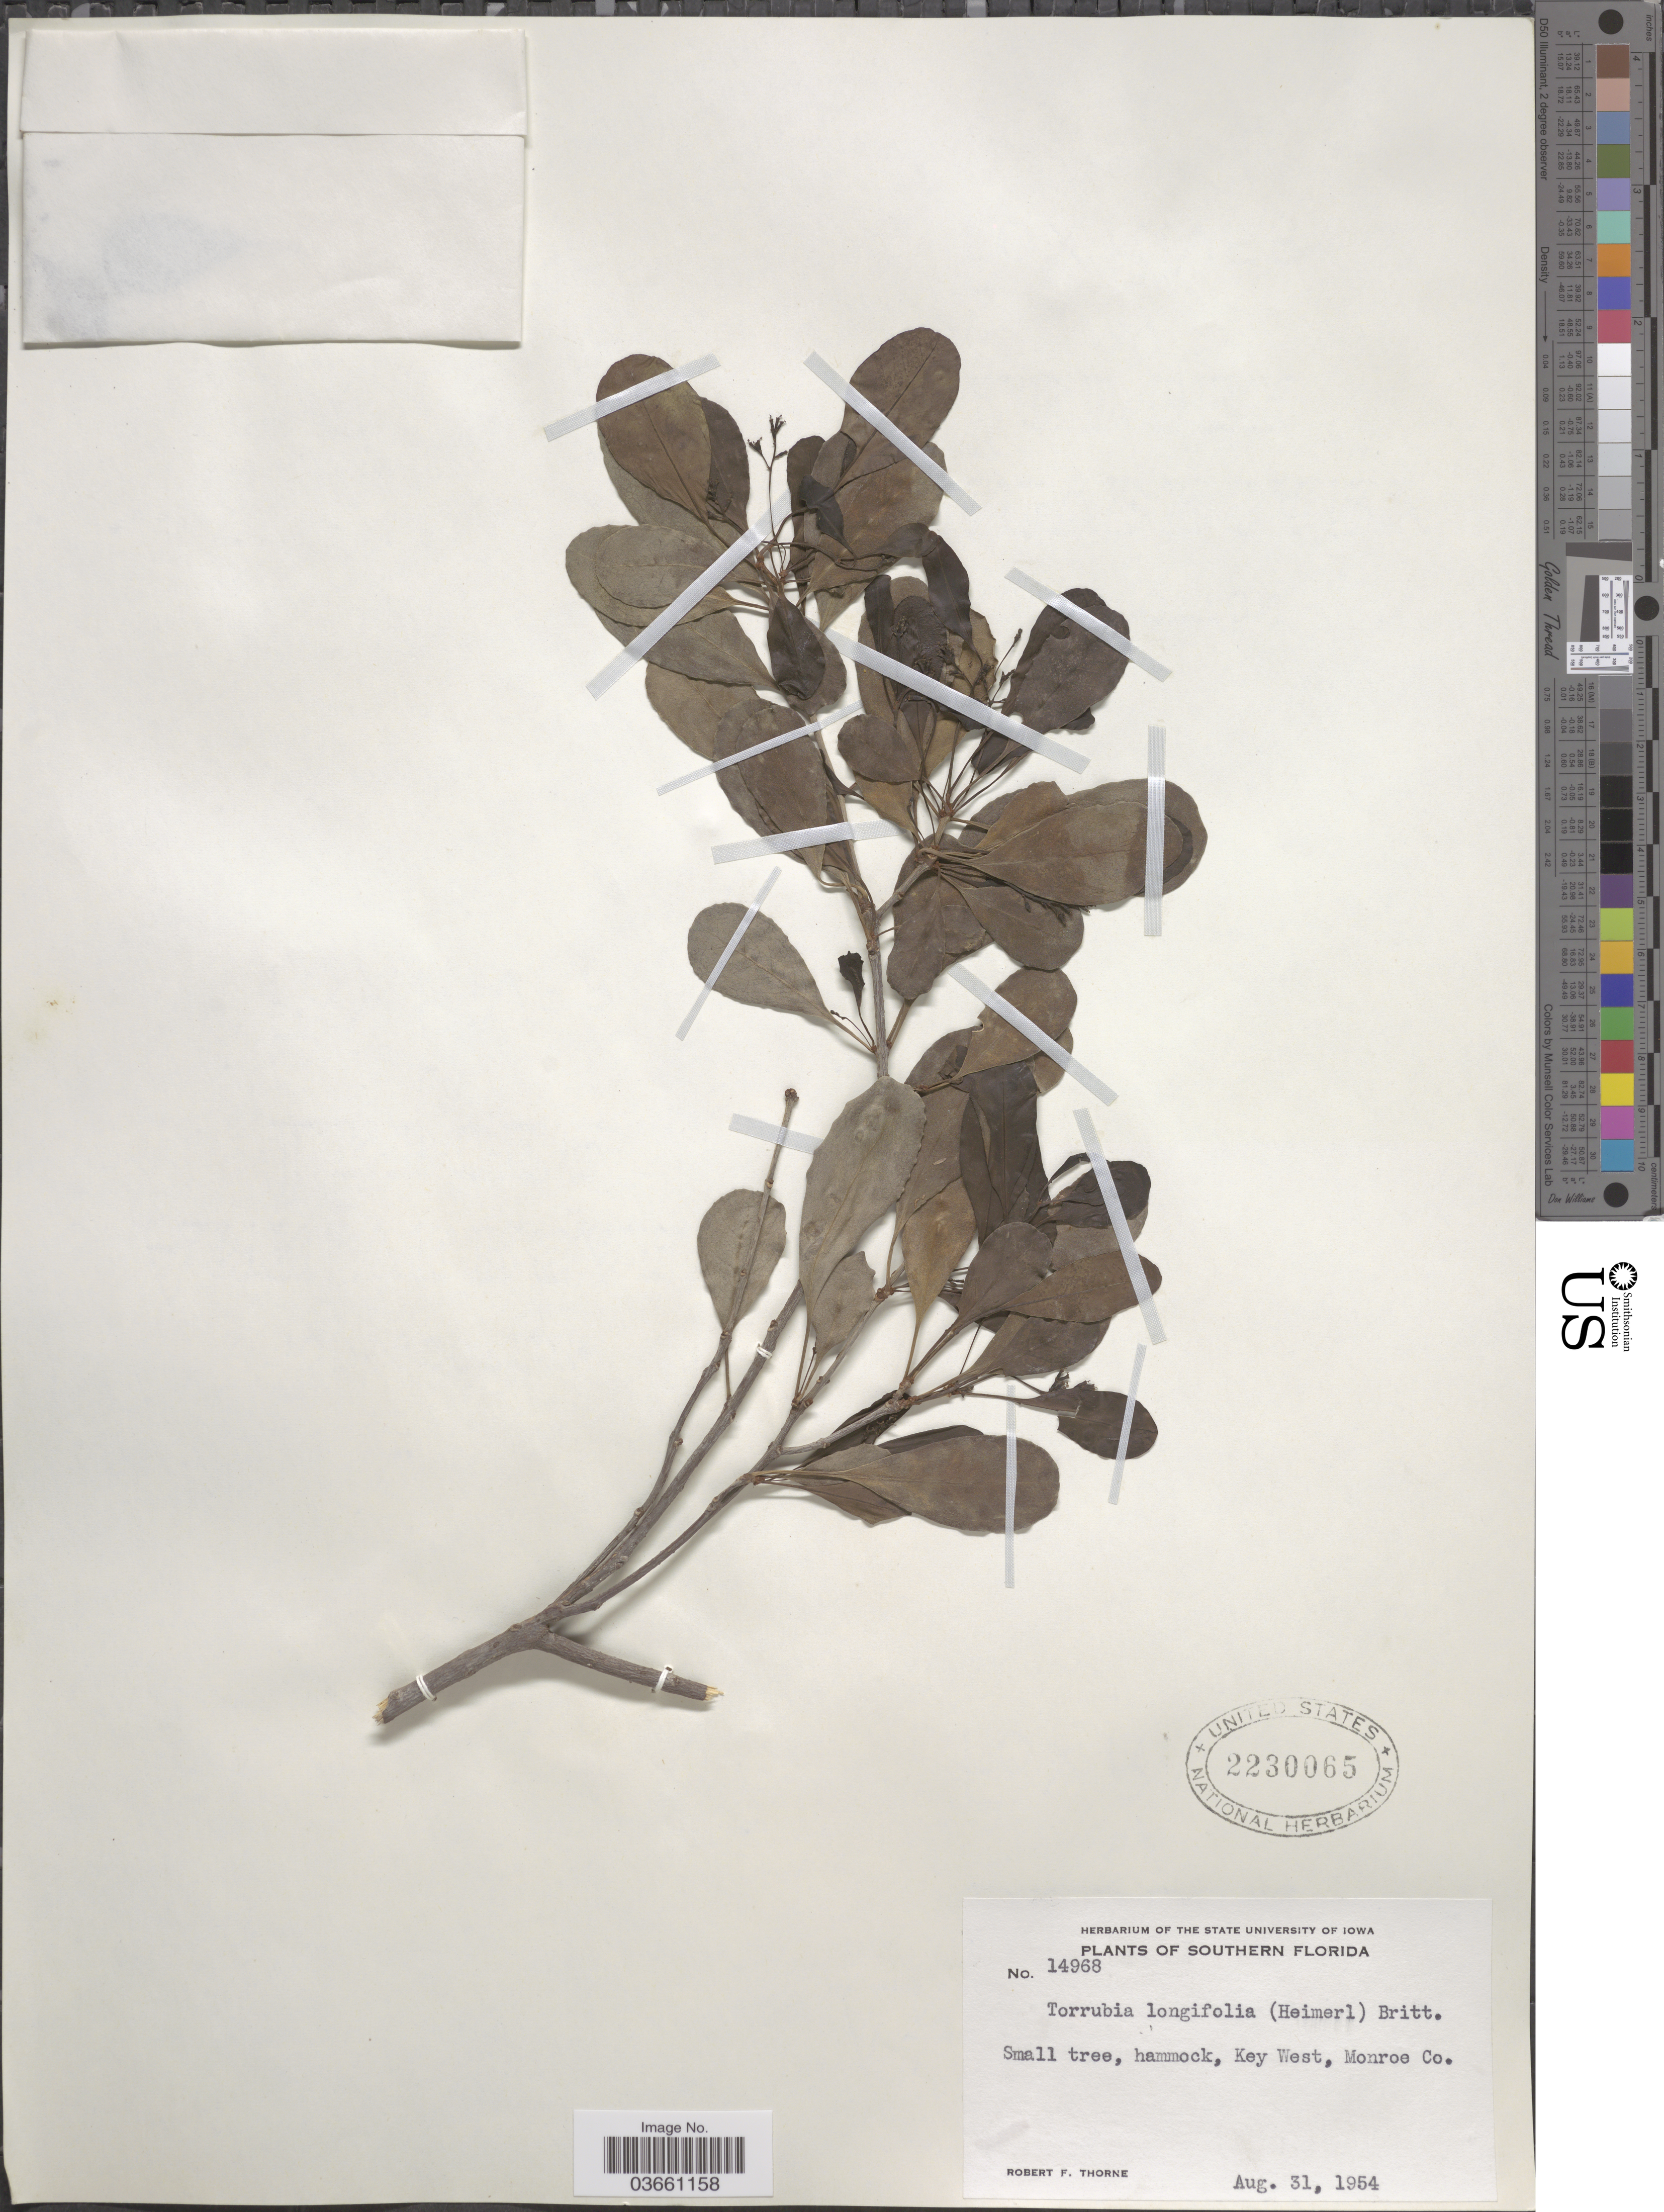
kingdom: Plantae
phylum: Tracheophyta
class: Magnoliopsida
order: Caryophyllales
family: Nyctaginaceae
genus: Guapira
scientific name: Guapira discolor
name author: (Spreng.) Little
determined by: Strong, Mark T., (BOT), Smithsonian Institution - National Museum of Natural History (UNITED STATES)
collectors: R. F. Thorne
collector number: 14968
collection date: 1954-08-31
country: United States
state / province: Florida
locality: Southern Florida. Key West, Monroe Co.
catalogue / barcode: US 2230065